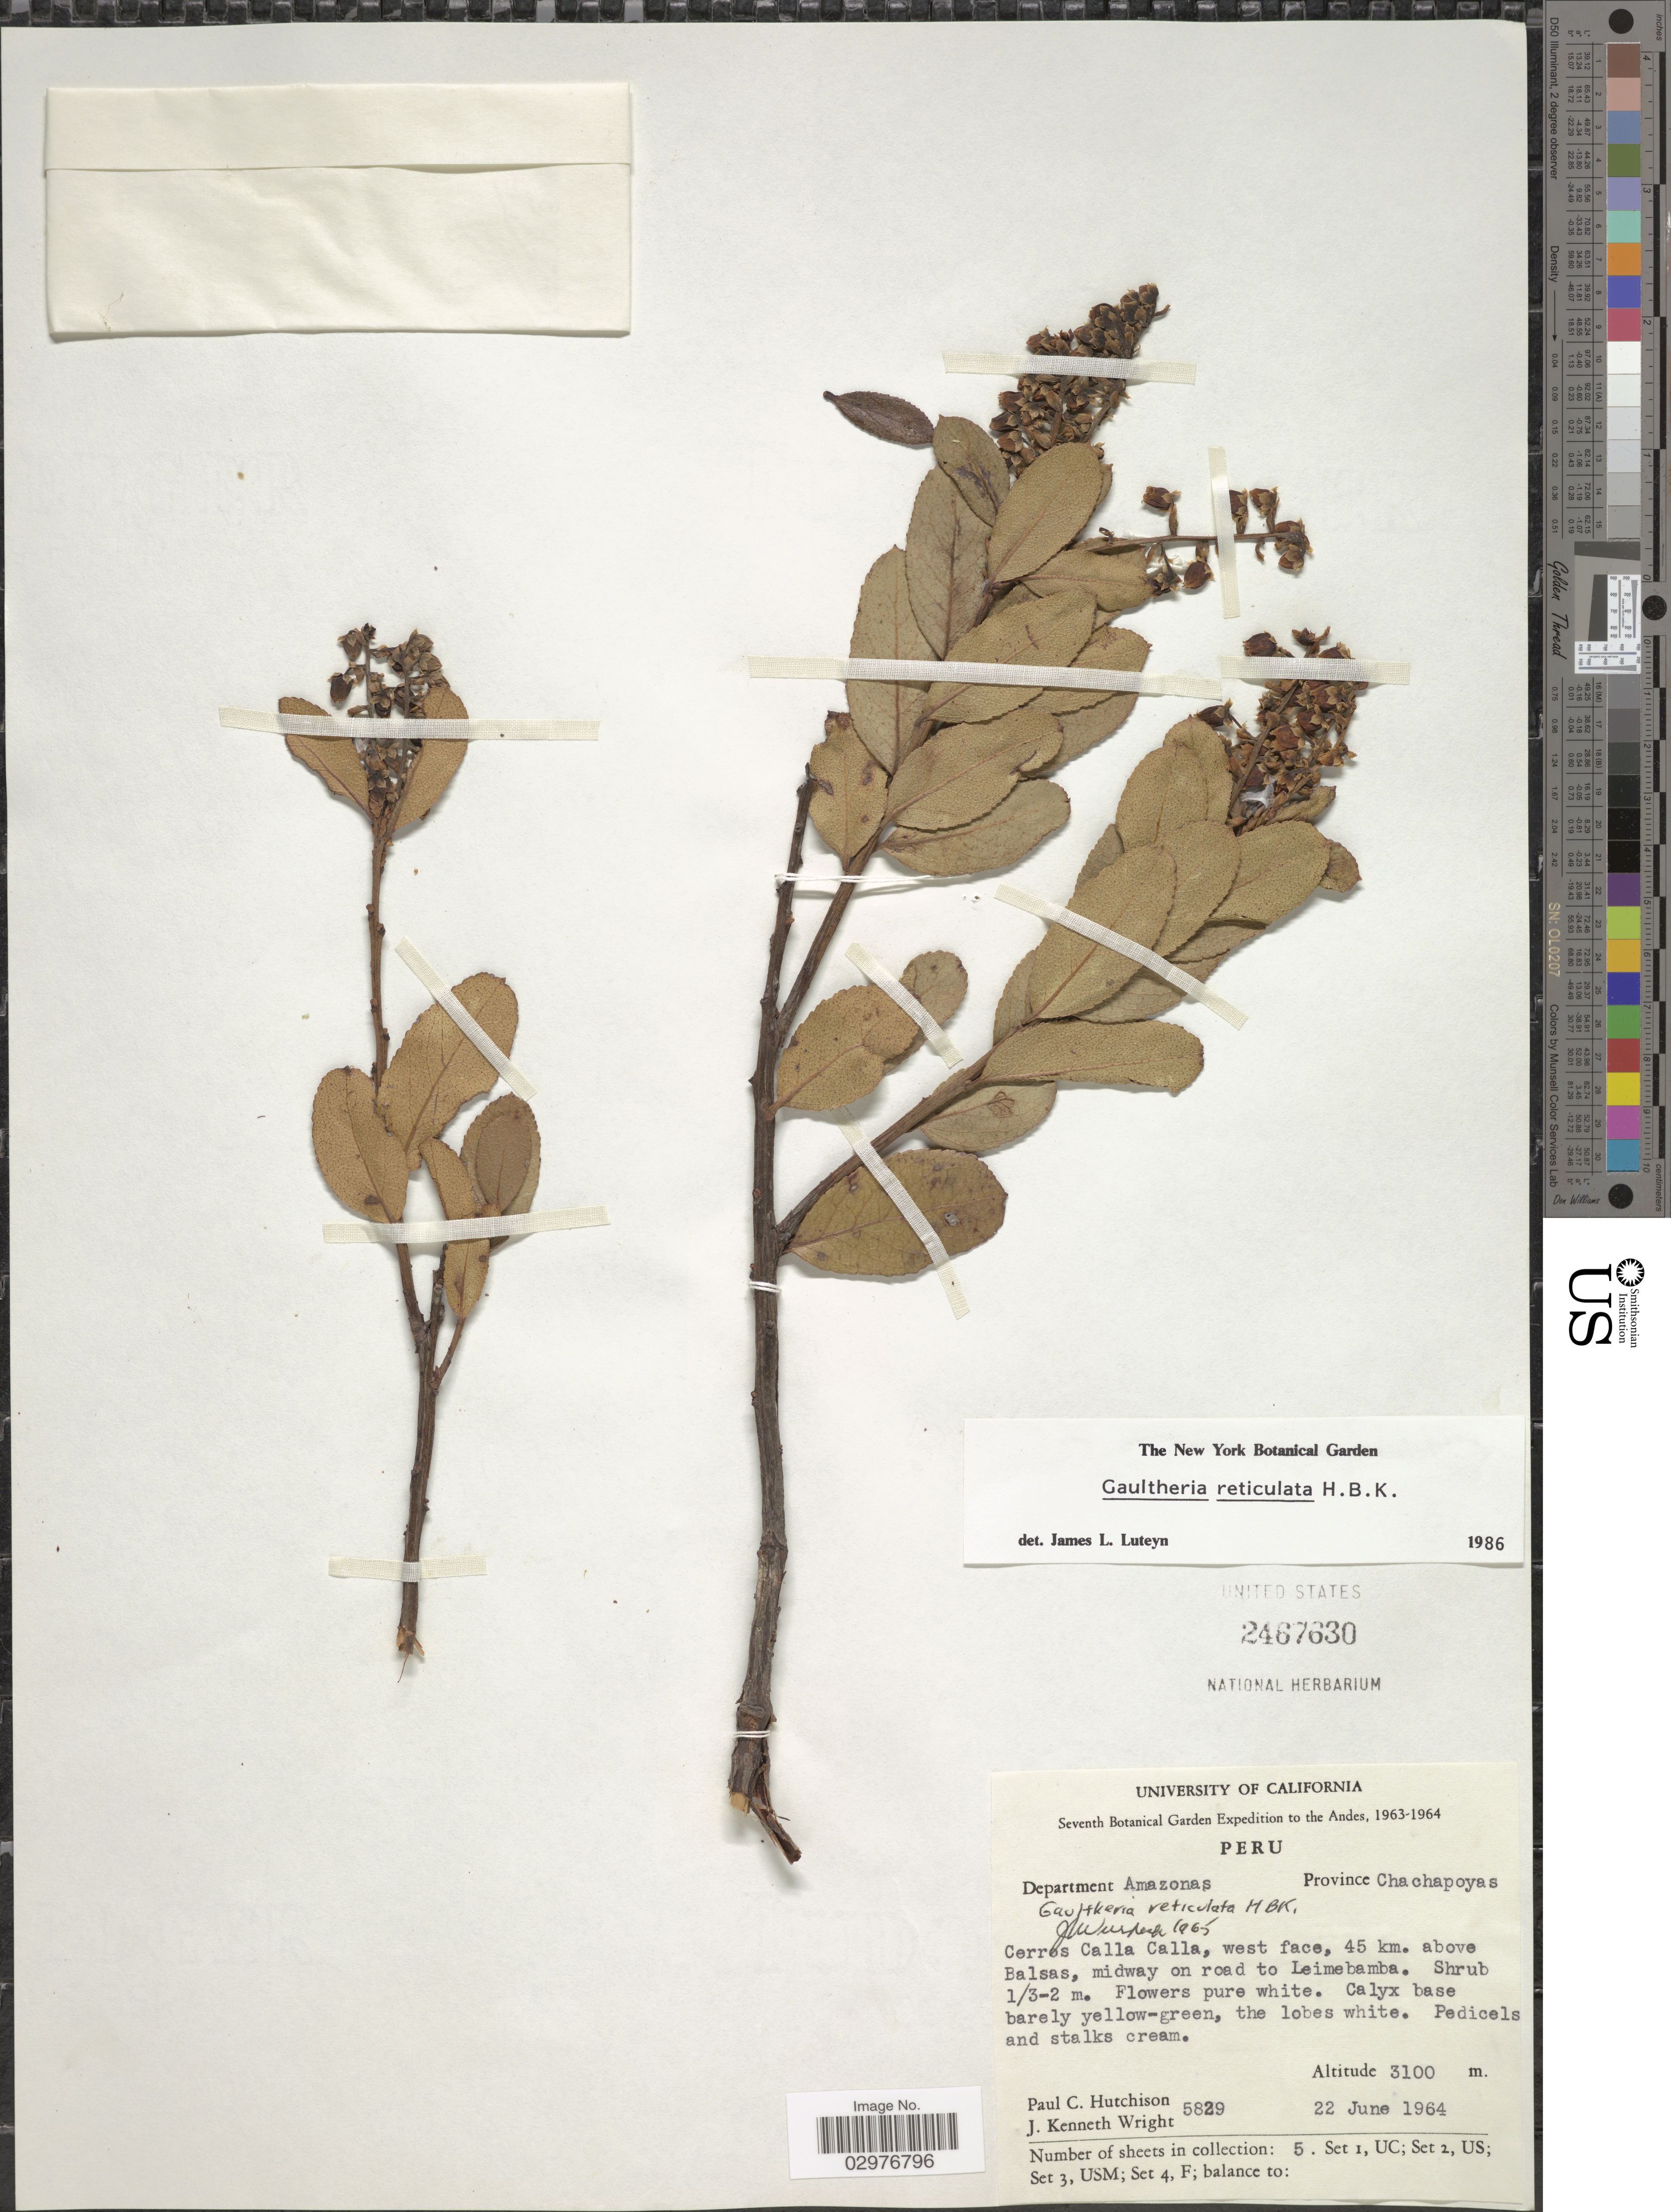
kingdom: Plantae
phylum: Tracheophyta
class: Magnoliopsida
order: Ericales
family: Ericaceae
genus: Gaultheria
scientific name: Gaultheria reticulata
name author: Kunth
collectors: P. C. Hutchison & J. K. Wright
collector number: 5829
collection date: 1964-06-22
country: Peru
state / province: Amazonas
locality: Andes. Department Amazonas. Province Chachapoyas. 45 km. above Balsas, midway on road to Leimebamba.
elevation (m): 3100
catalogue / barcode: US 2467630